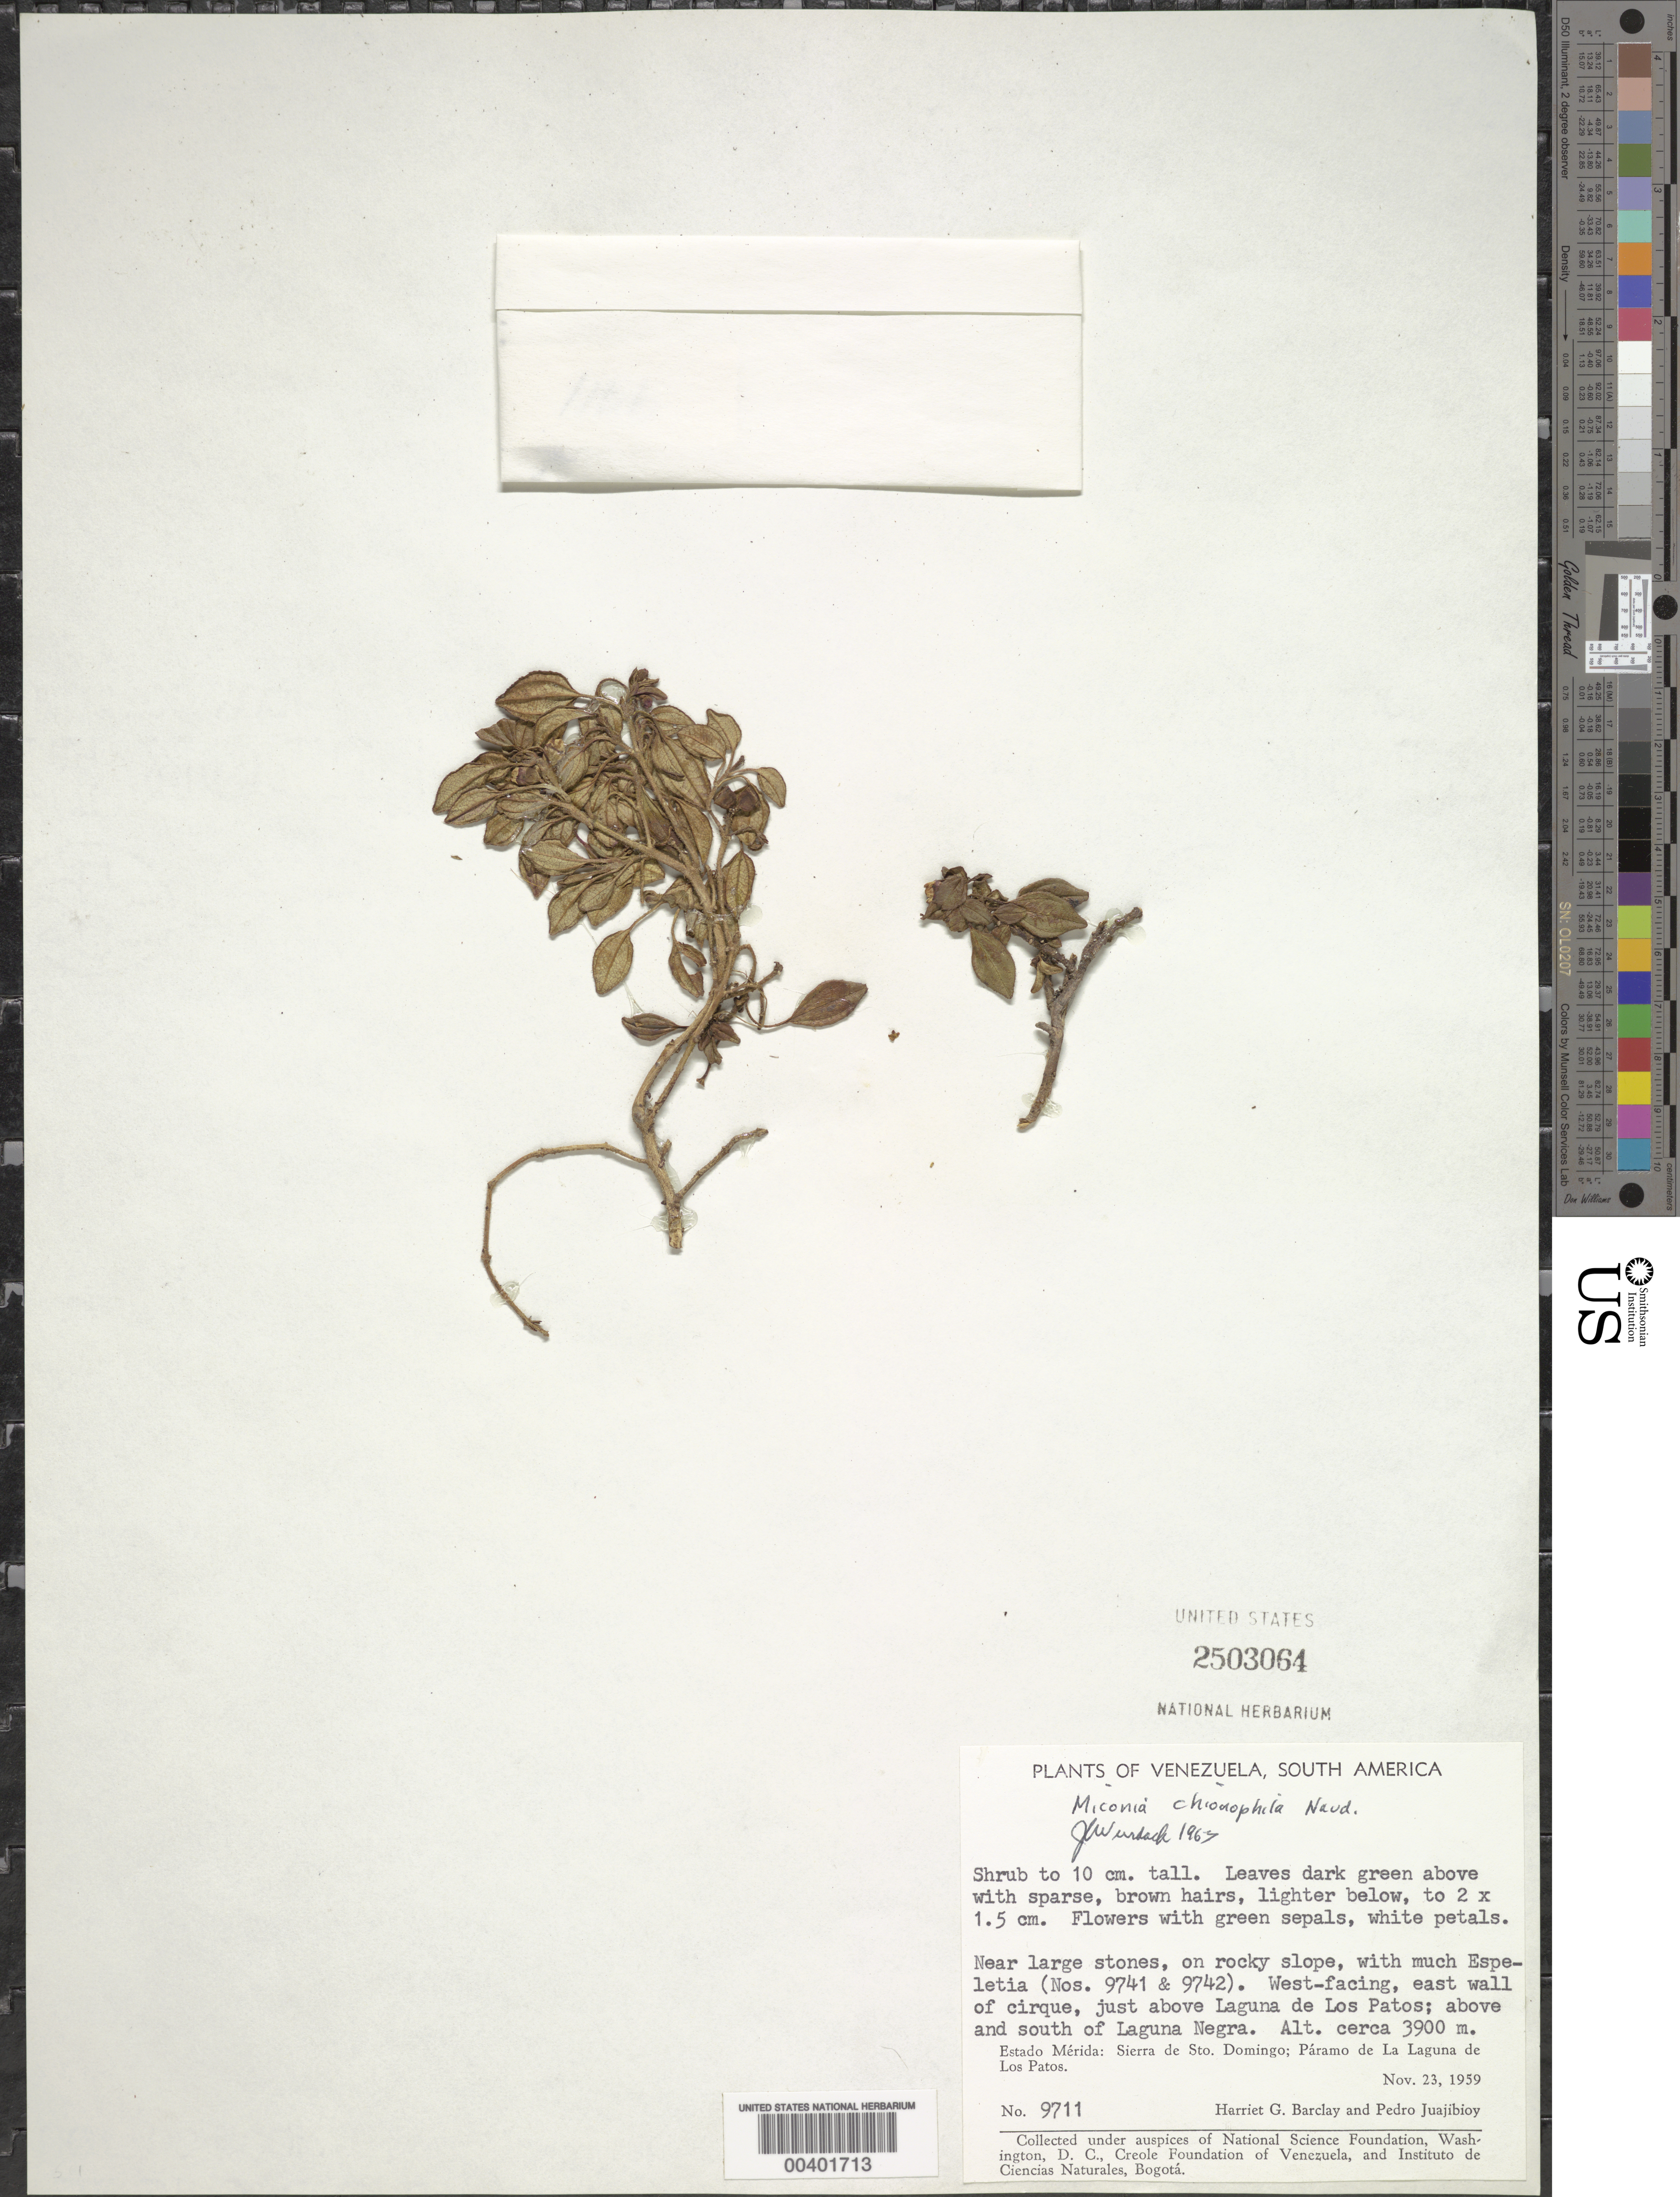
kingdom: Plantae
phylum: Tracheophyta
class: Magnoliopsida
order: Myrtales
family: Melastomataceae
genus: Miconia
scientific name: Miconia chionophila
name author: Naudin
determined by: Wurdack, John J., (US), US (UNITED STATES)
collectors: H. G. Barclay & P. Juajibioy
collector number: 9711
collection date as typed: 23 Nov 1959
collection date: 1959-11-23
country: Venezuela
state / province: Mérida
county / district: Rangel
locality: Páramo de La Lag. de Los Patos, just above Lag. de Los Patos, above and south of Lag. Negra. Sierra de Sto. Domingo. Patos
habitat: Rocky slope. West-facing, east wall of cirque.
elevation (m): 3900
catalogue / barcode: US 2503064